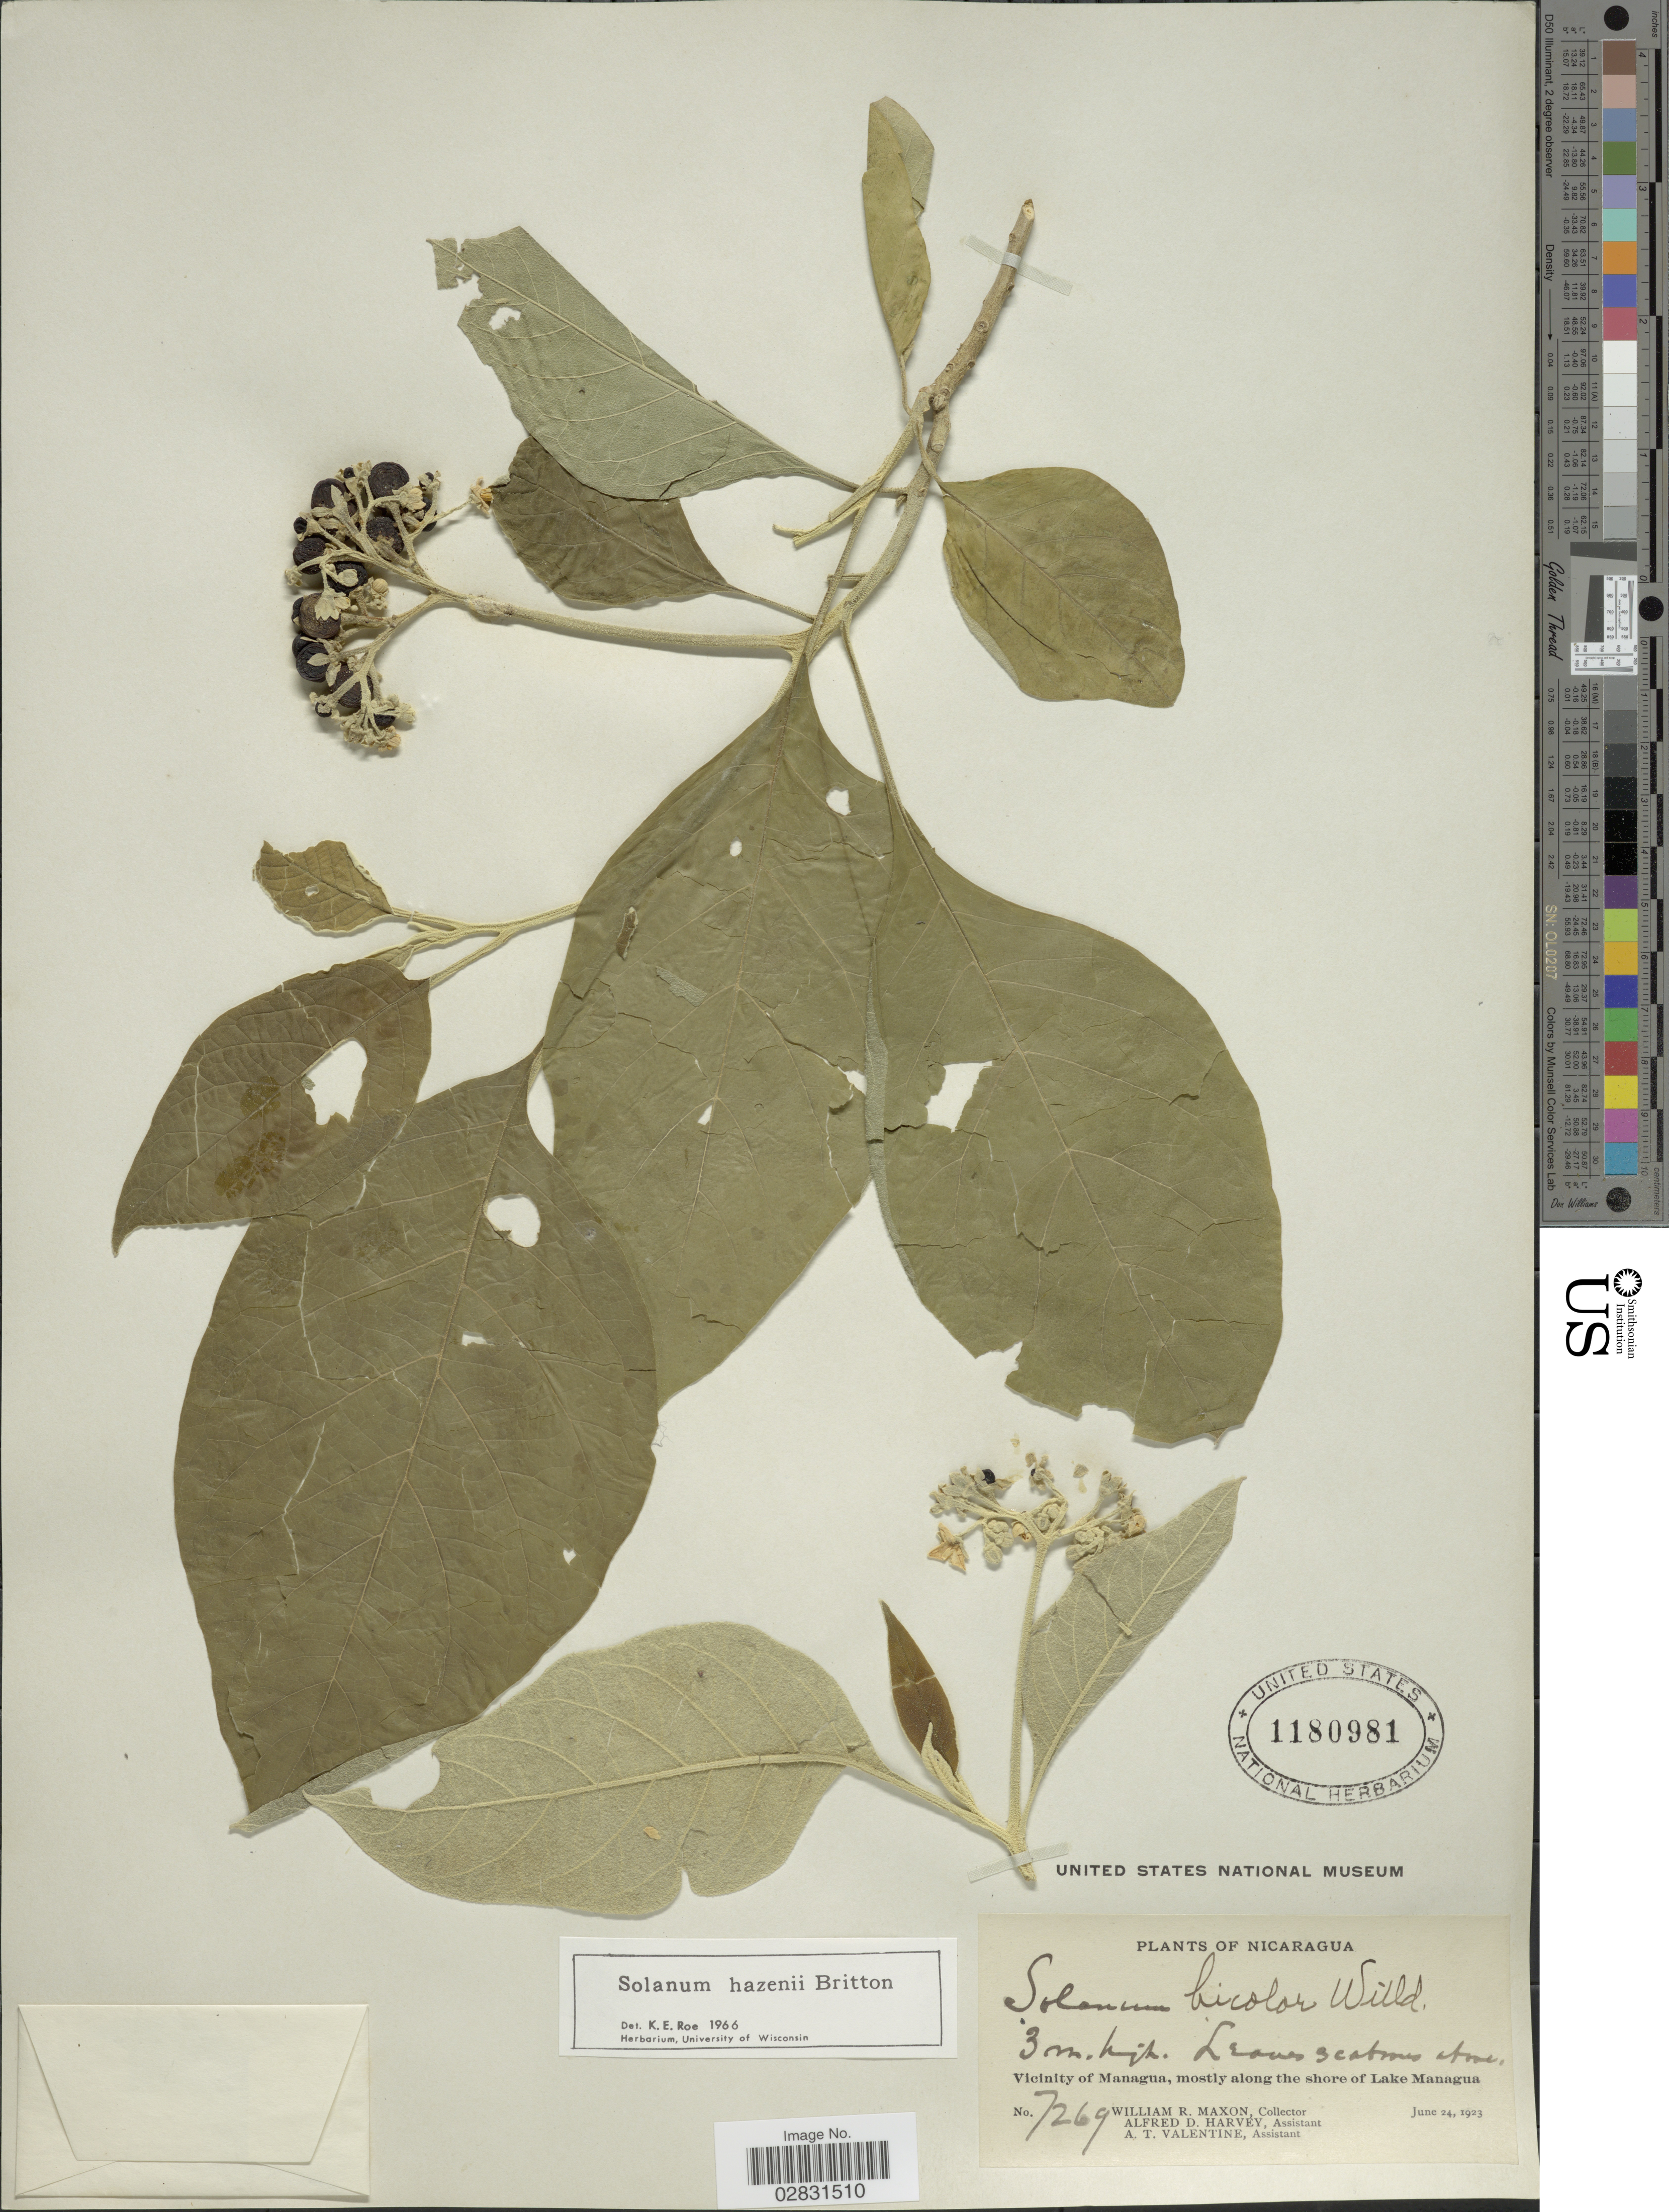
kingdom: Plantae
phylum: Tracheophyta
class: Magnoliopsida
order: Solanales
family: Solanaceae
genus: Solanum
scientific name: Solanum hazenii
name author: Britton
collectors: W. R. Maxon, A. D. Harvey & A. Valentine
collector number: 7269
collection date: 1923-06-24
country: Nicaragua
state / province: Managua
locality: Vicinity of Managua, mostly along the shore of Lake Managua.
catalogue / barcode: US 1180981